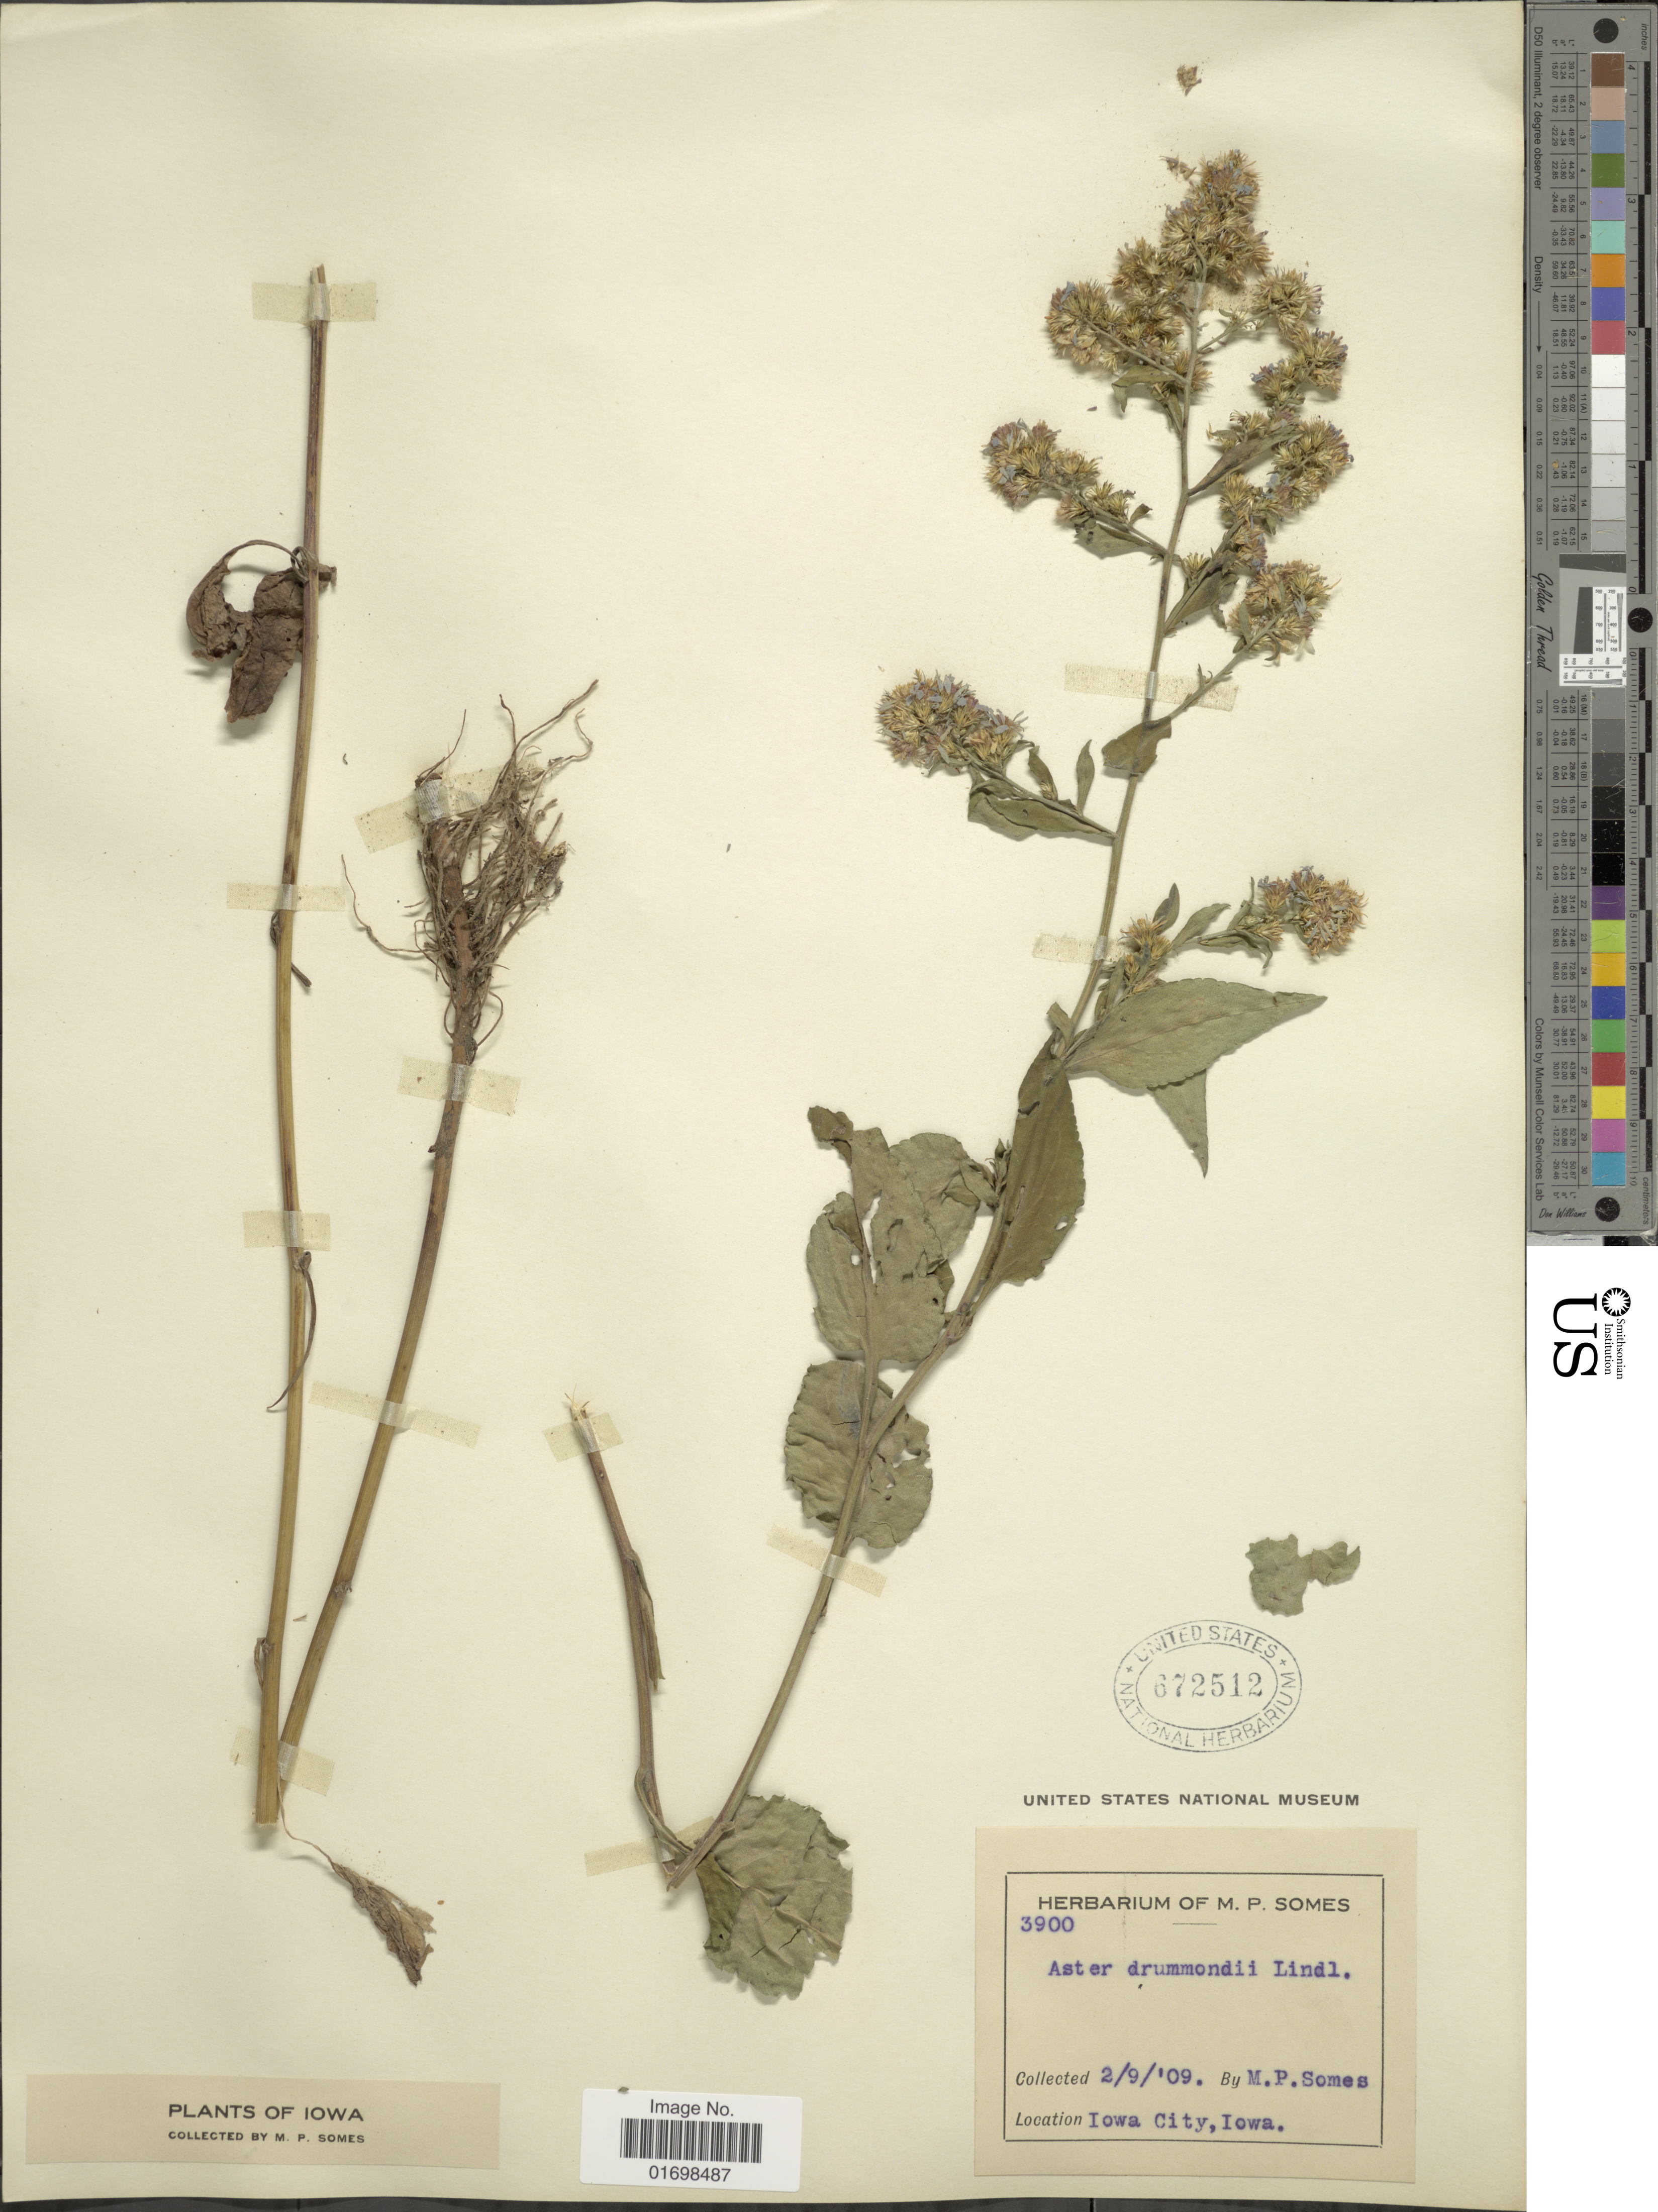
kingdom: Plantae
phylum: Tracheophyta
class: Magnoliopsida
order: Asterales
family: Asteraceae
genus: Symphyotrichum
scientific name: Symphyotrichum drummondii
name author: (Lindl.) G.L. Nesom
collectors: M. Somes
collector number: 3900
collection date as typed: Transcribed d/m/y: 2/9/9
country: United States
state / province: Iowa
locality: Iowa City, Iowa.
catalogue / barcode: US 672512